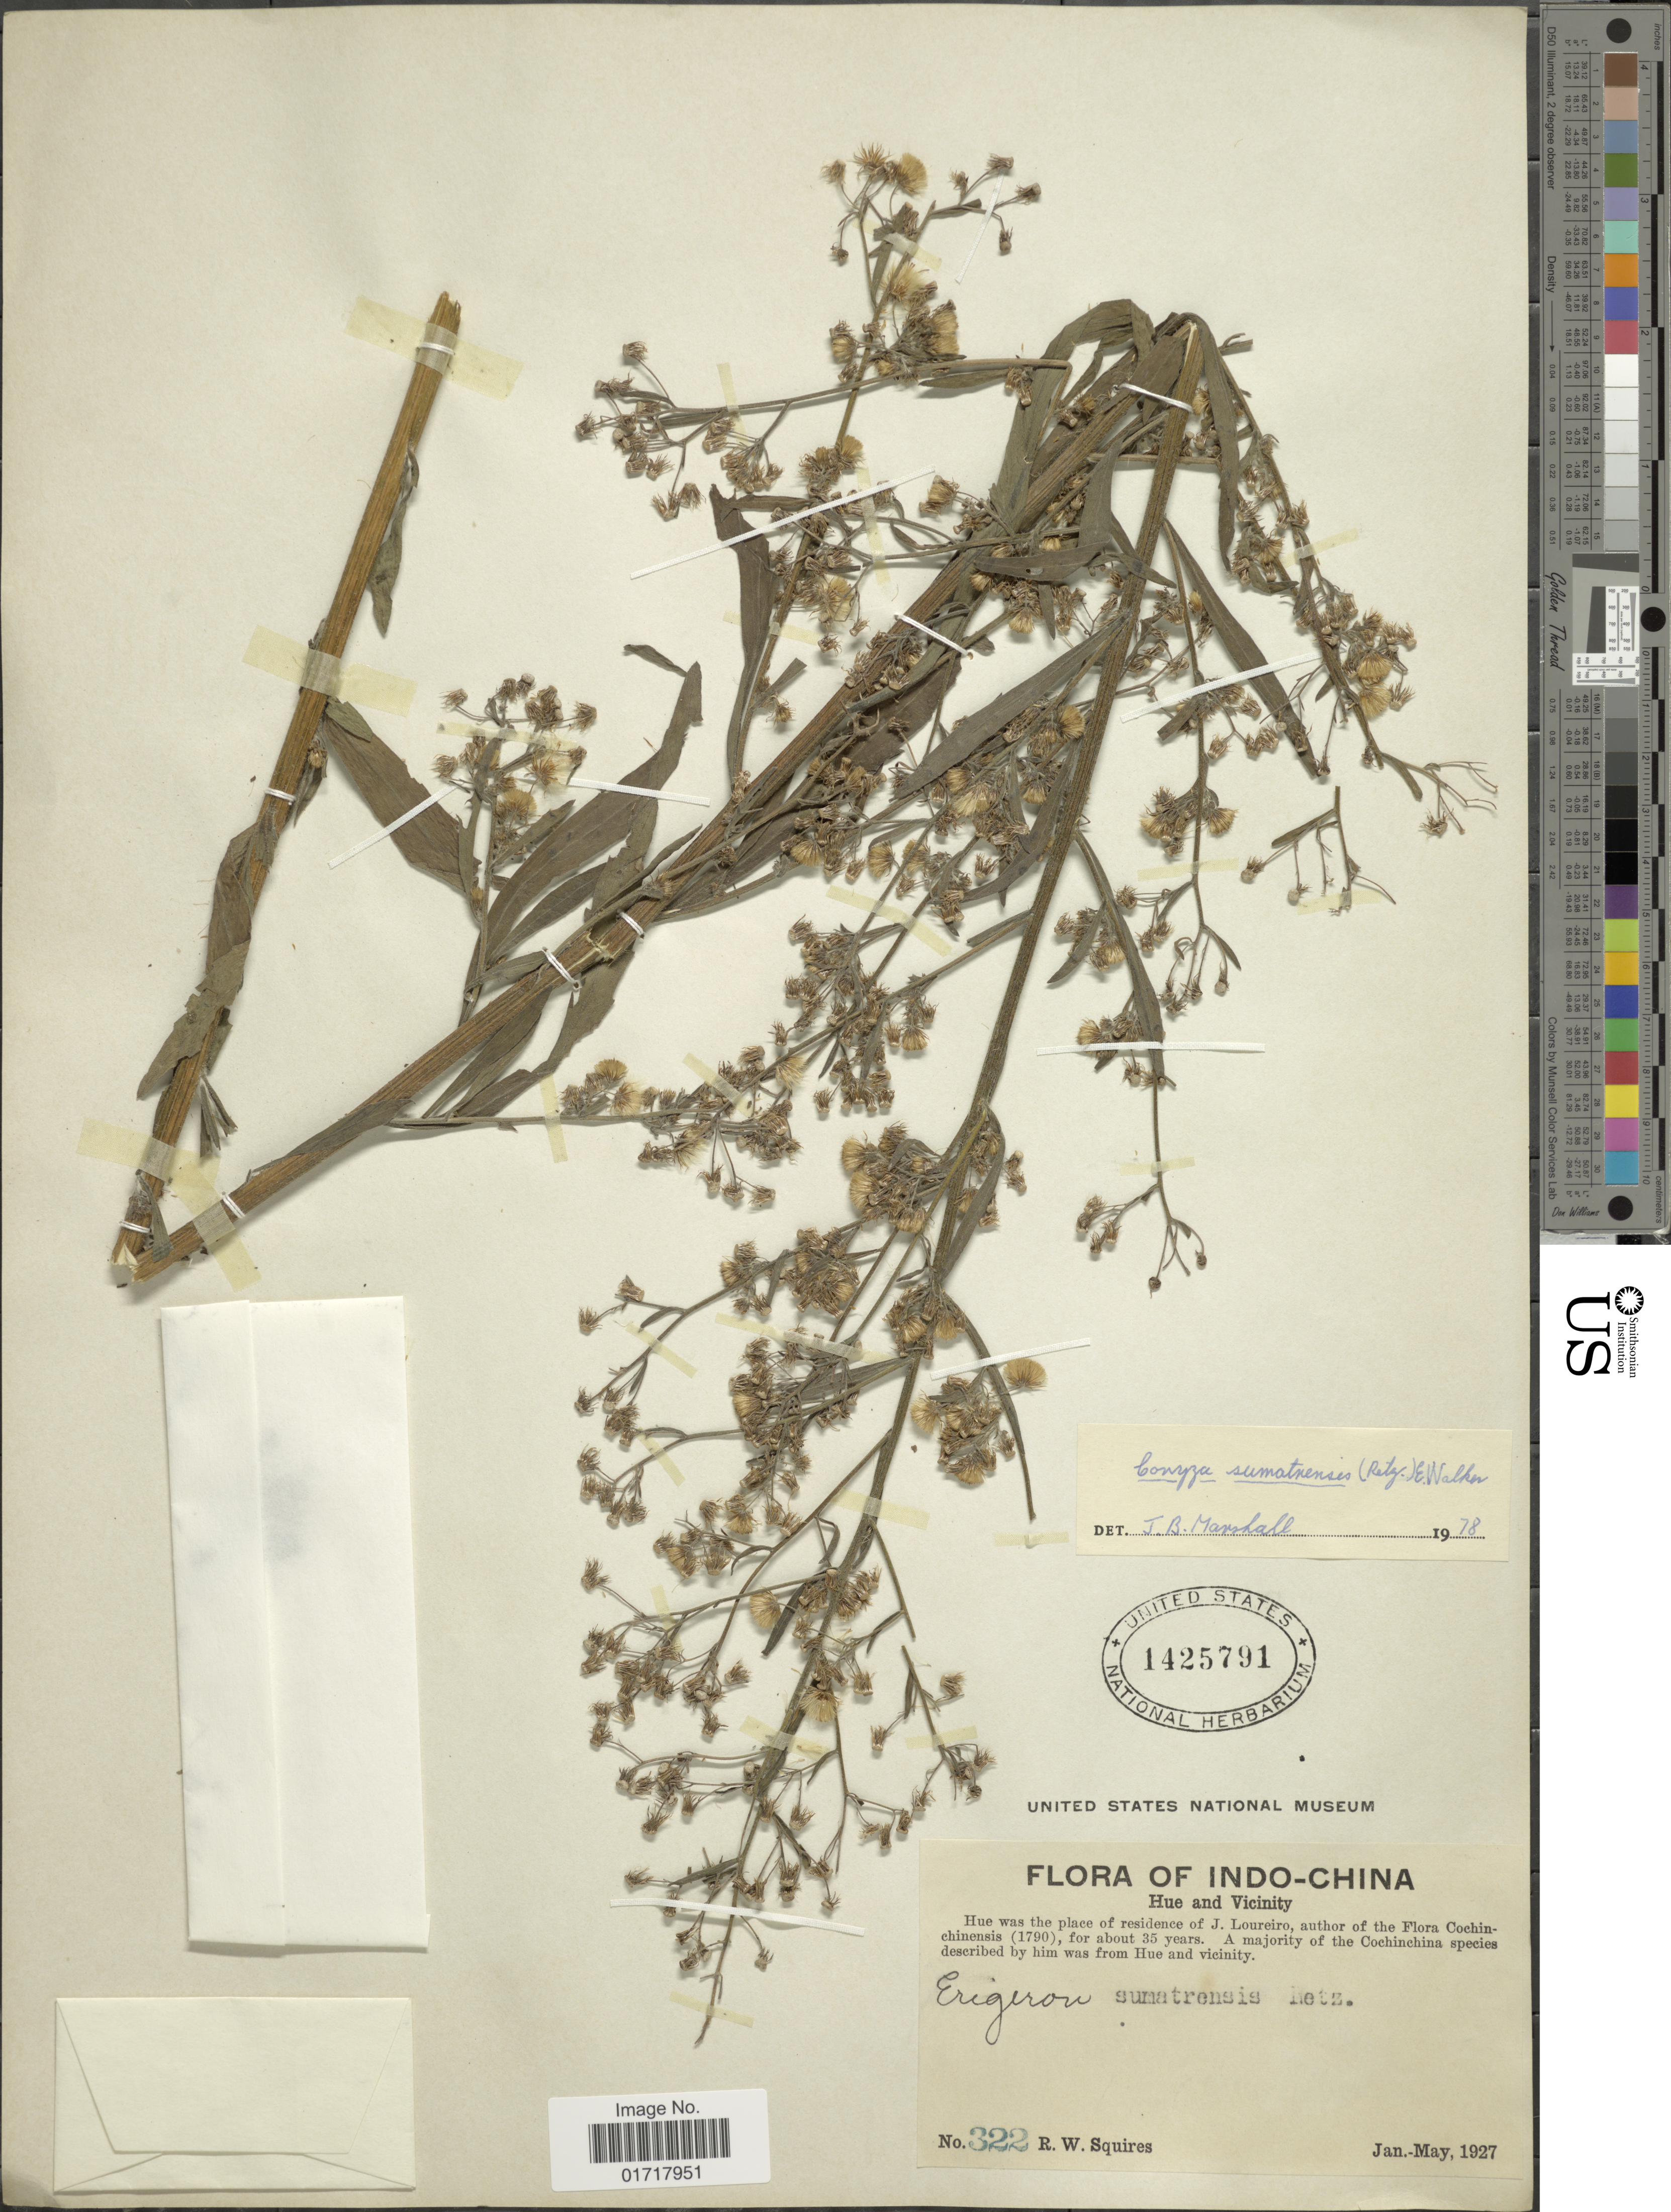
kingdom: Plantae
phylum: Tracheophyta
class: Magnoliopsida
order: Asterales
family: Asteraceae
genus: Conyza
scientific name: Conyza sumatrensis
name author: (Retz.) E. Walker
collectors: R. Squires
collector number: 322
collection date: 1927-01/1927-05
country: Vietnam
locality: Hue and Vicinity. Hue was the place of residence of J. Loureiro.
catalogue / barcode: US 1425791